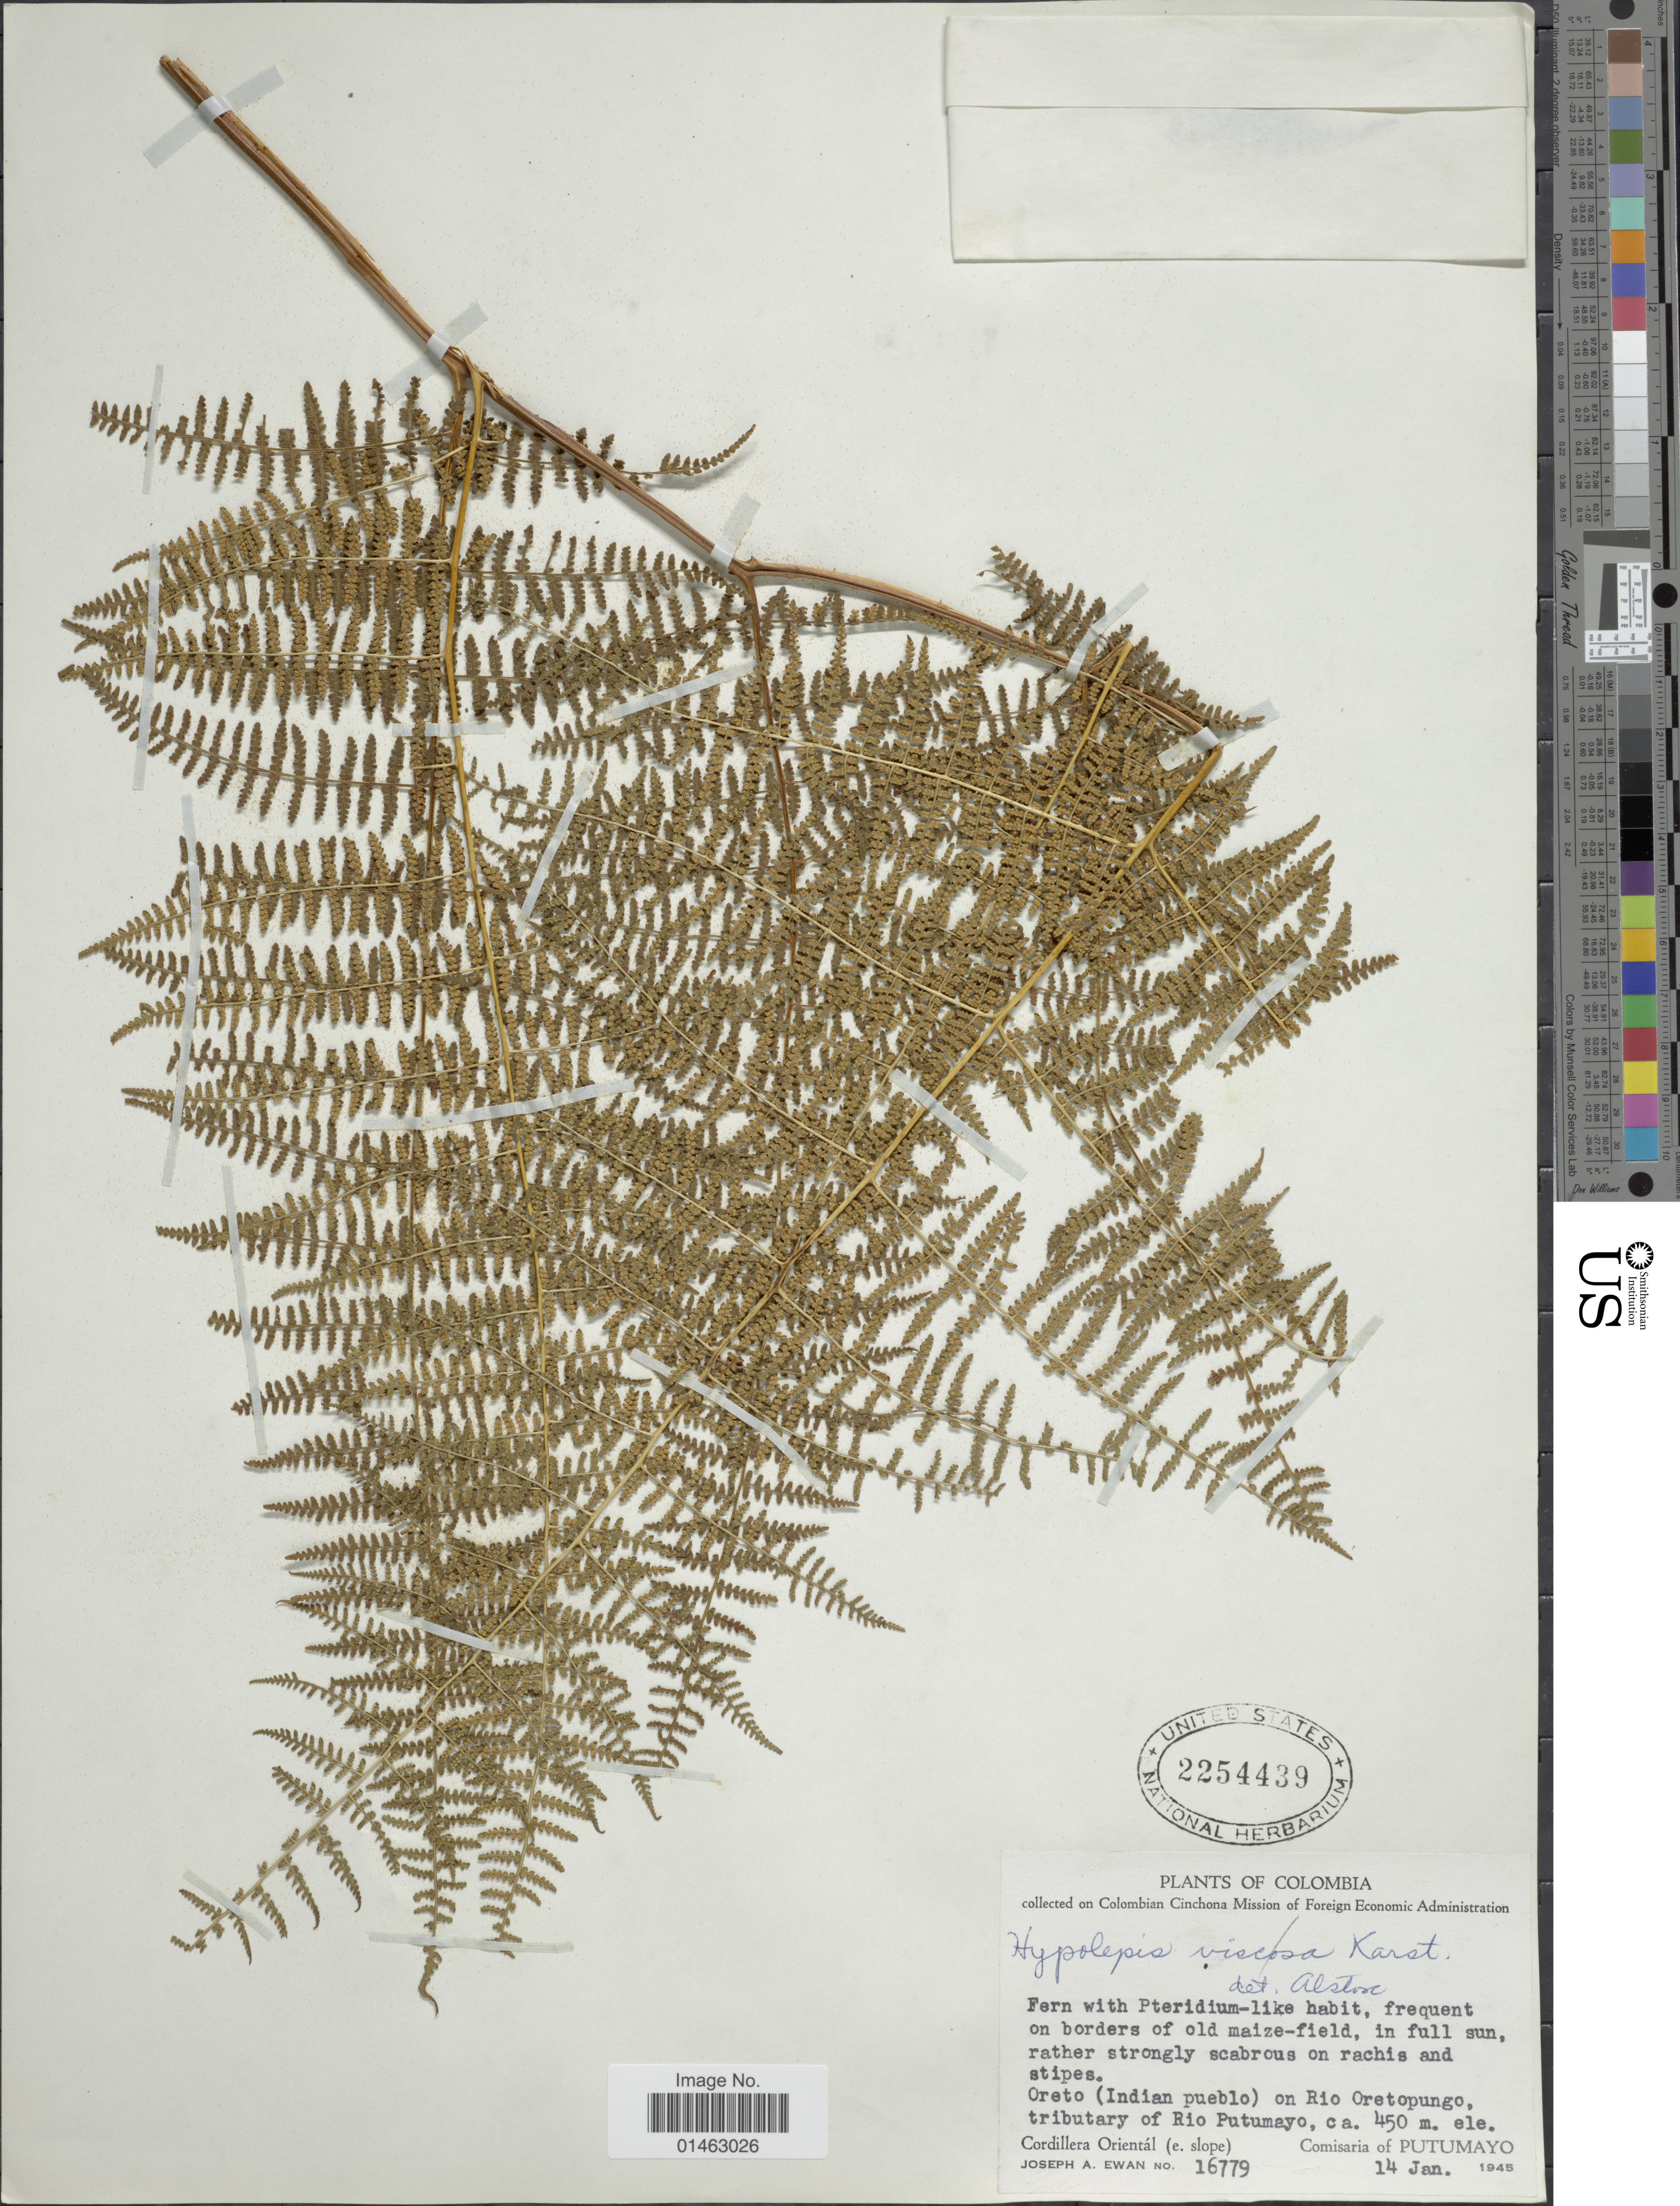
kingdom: Plantae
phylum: Tracheophyta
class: Polypodiopsida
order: Polypodiales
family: Dennstaedtiaceae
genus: Hypolepis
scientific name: Hypolepis hostilis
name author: (Kunze) C. Presl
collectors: J. A. Ewan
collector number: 16779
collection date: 1945-01-14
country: Colombia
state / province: Putumayo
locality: Oreto (Inidan pueblo) on Rio Oretopungo, tributary of Rio Putumayo, Cordillera Orientál (e.slope) Comisaria of Putumayo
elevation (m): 450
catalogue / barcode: US 2254439